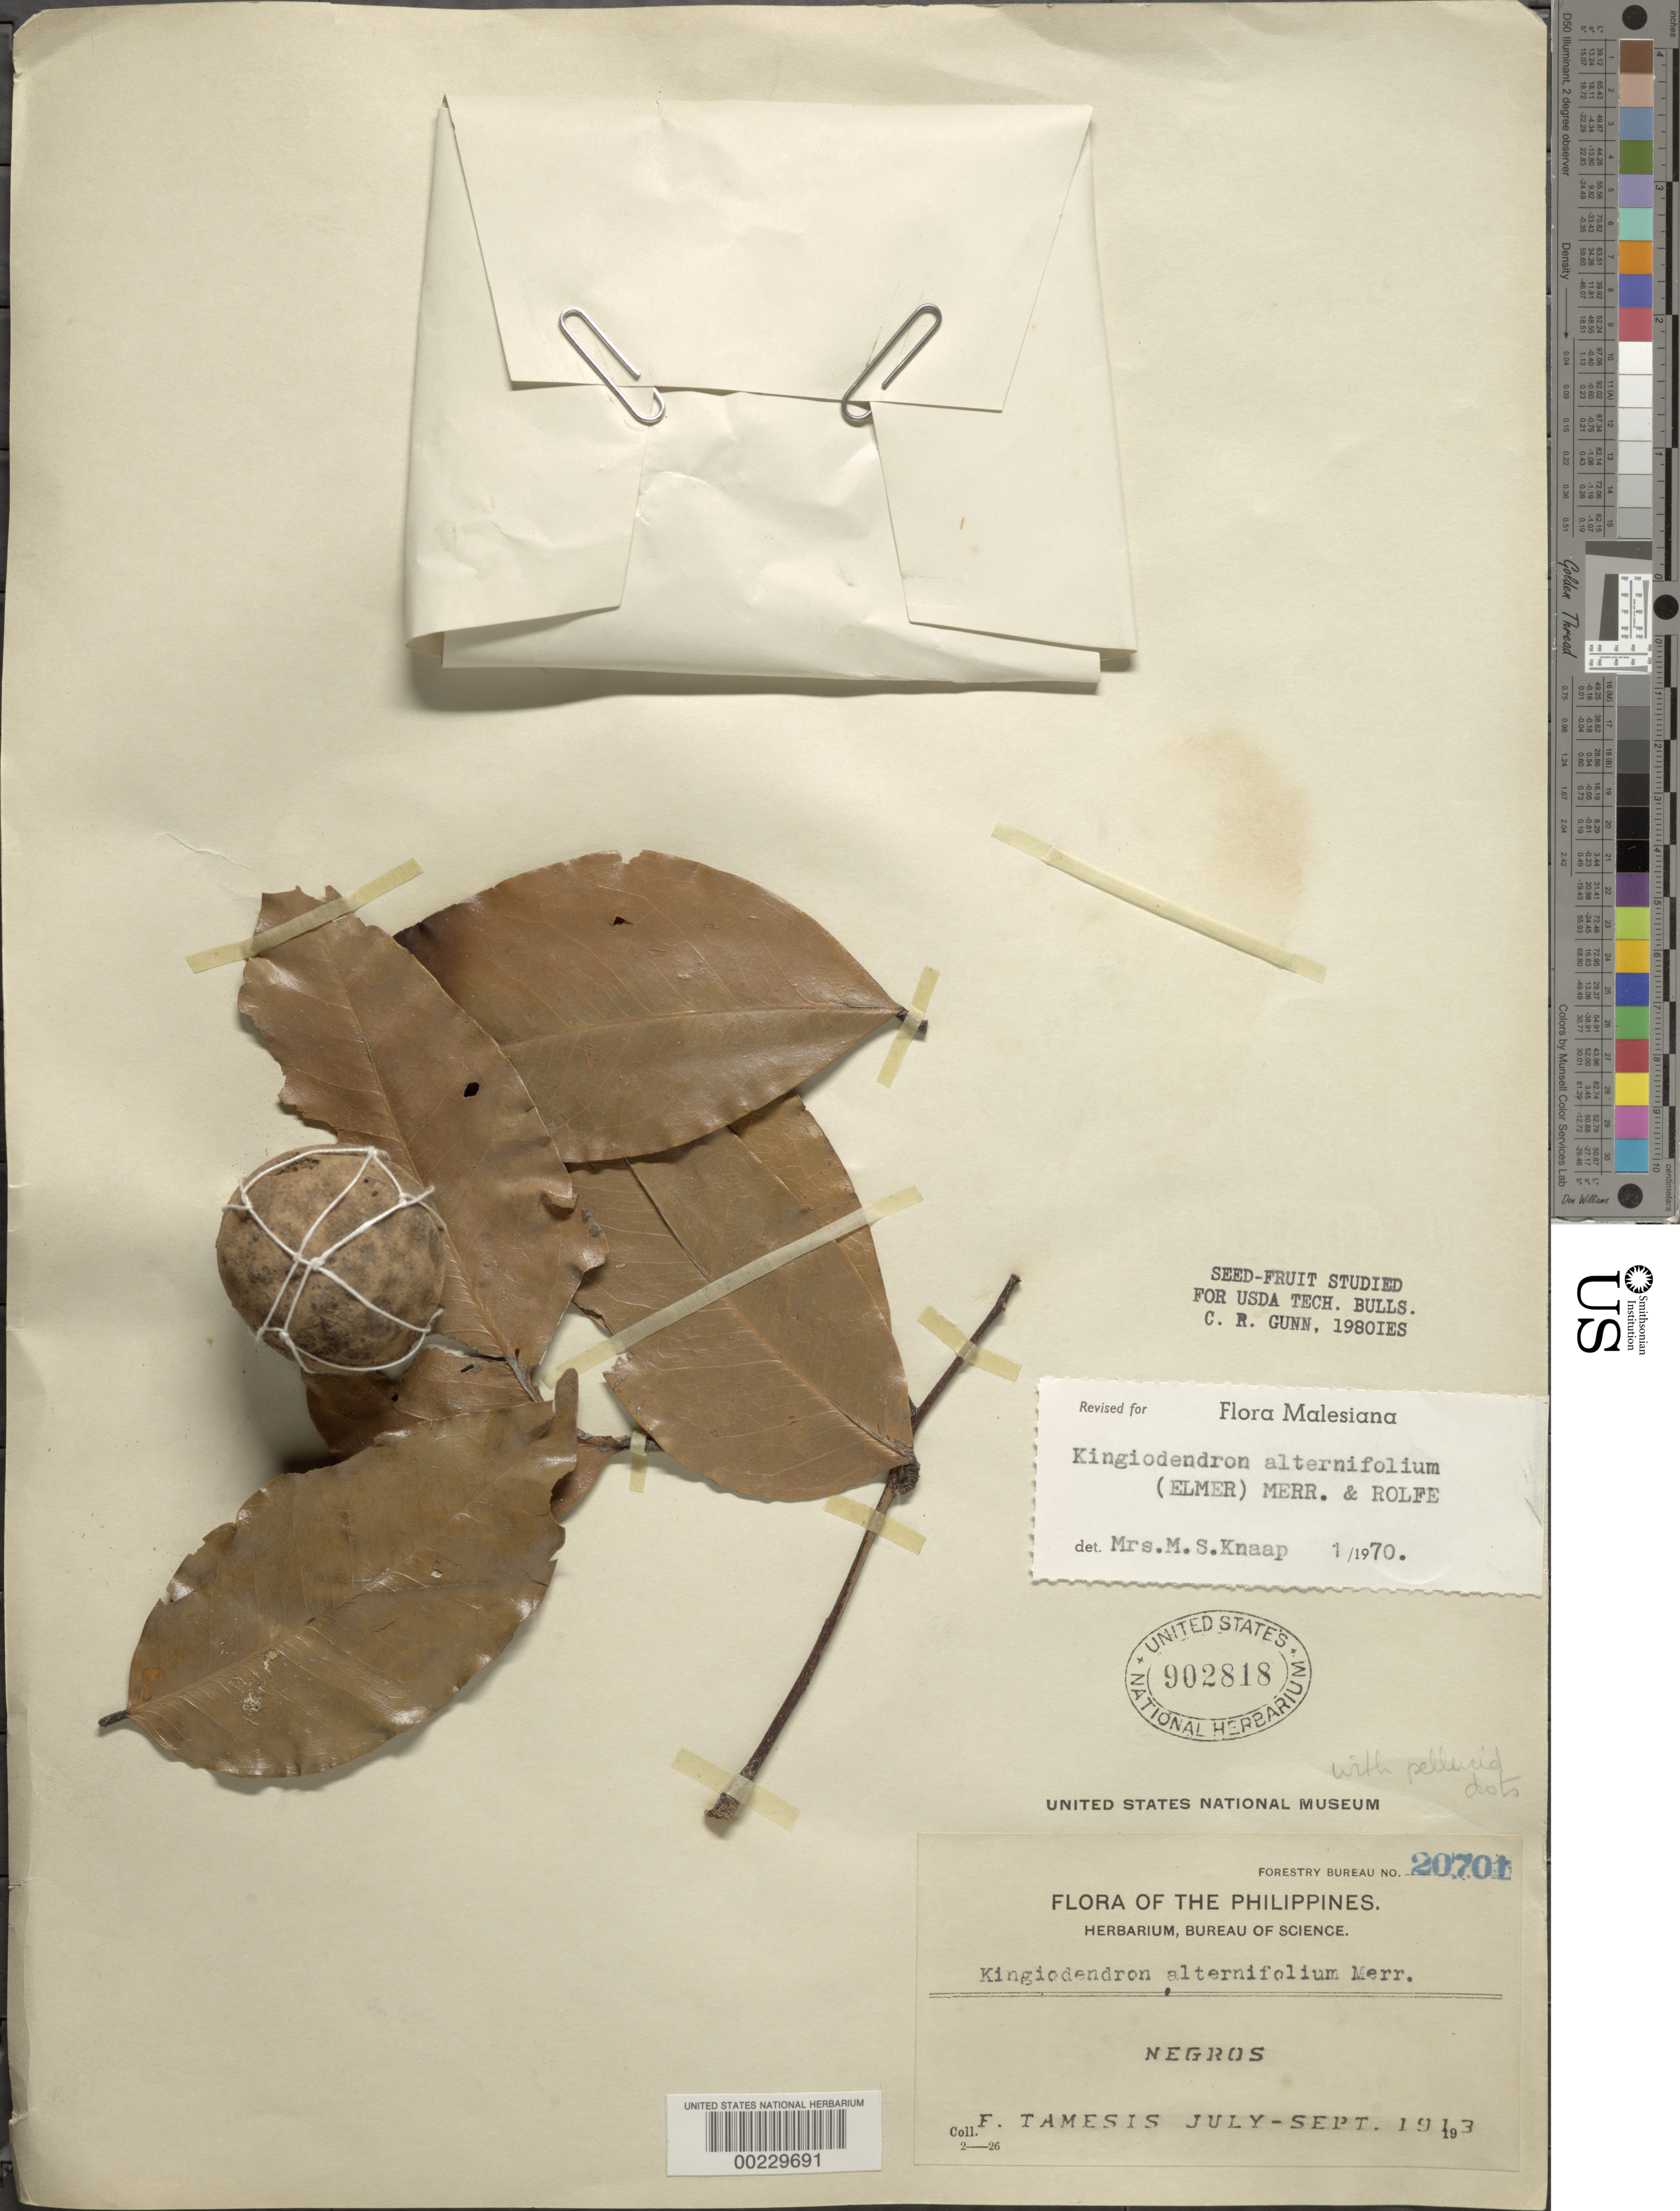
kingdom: Plantae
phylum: Tracheophyta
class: Magnoliopsida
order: Fabales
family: Fabaceae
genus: Kingiodendron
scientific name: Kingiodendron alternifolium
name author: (Elmer) Merr. & Rolfe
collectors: F. Tamesis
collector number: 20701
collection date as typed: Jul 1913 to -- Sep 1913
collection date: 1913-07/1913-09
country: Philippines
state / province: Central Visayas / Western Visayas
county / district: Negros Occidental / Negros Oriental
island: Negros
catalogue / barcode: US 902818